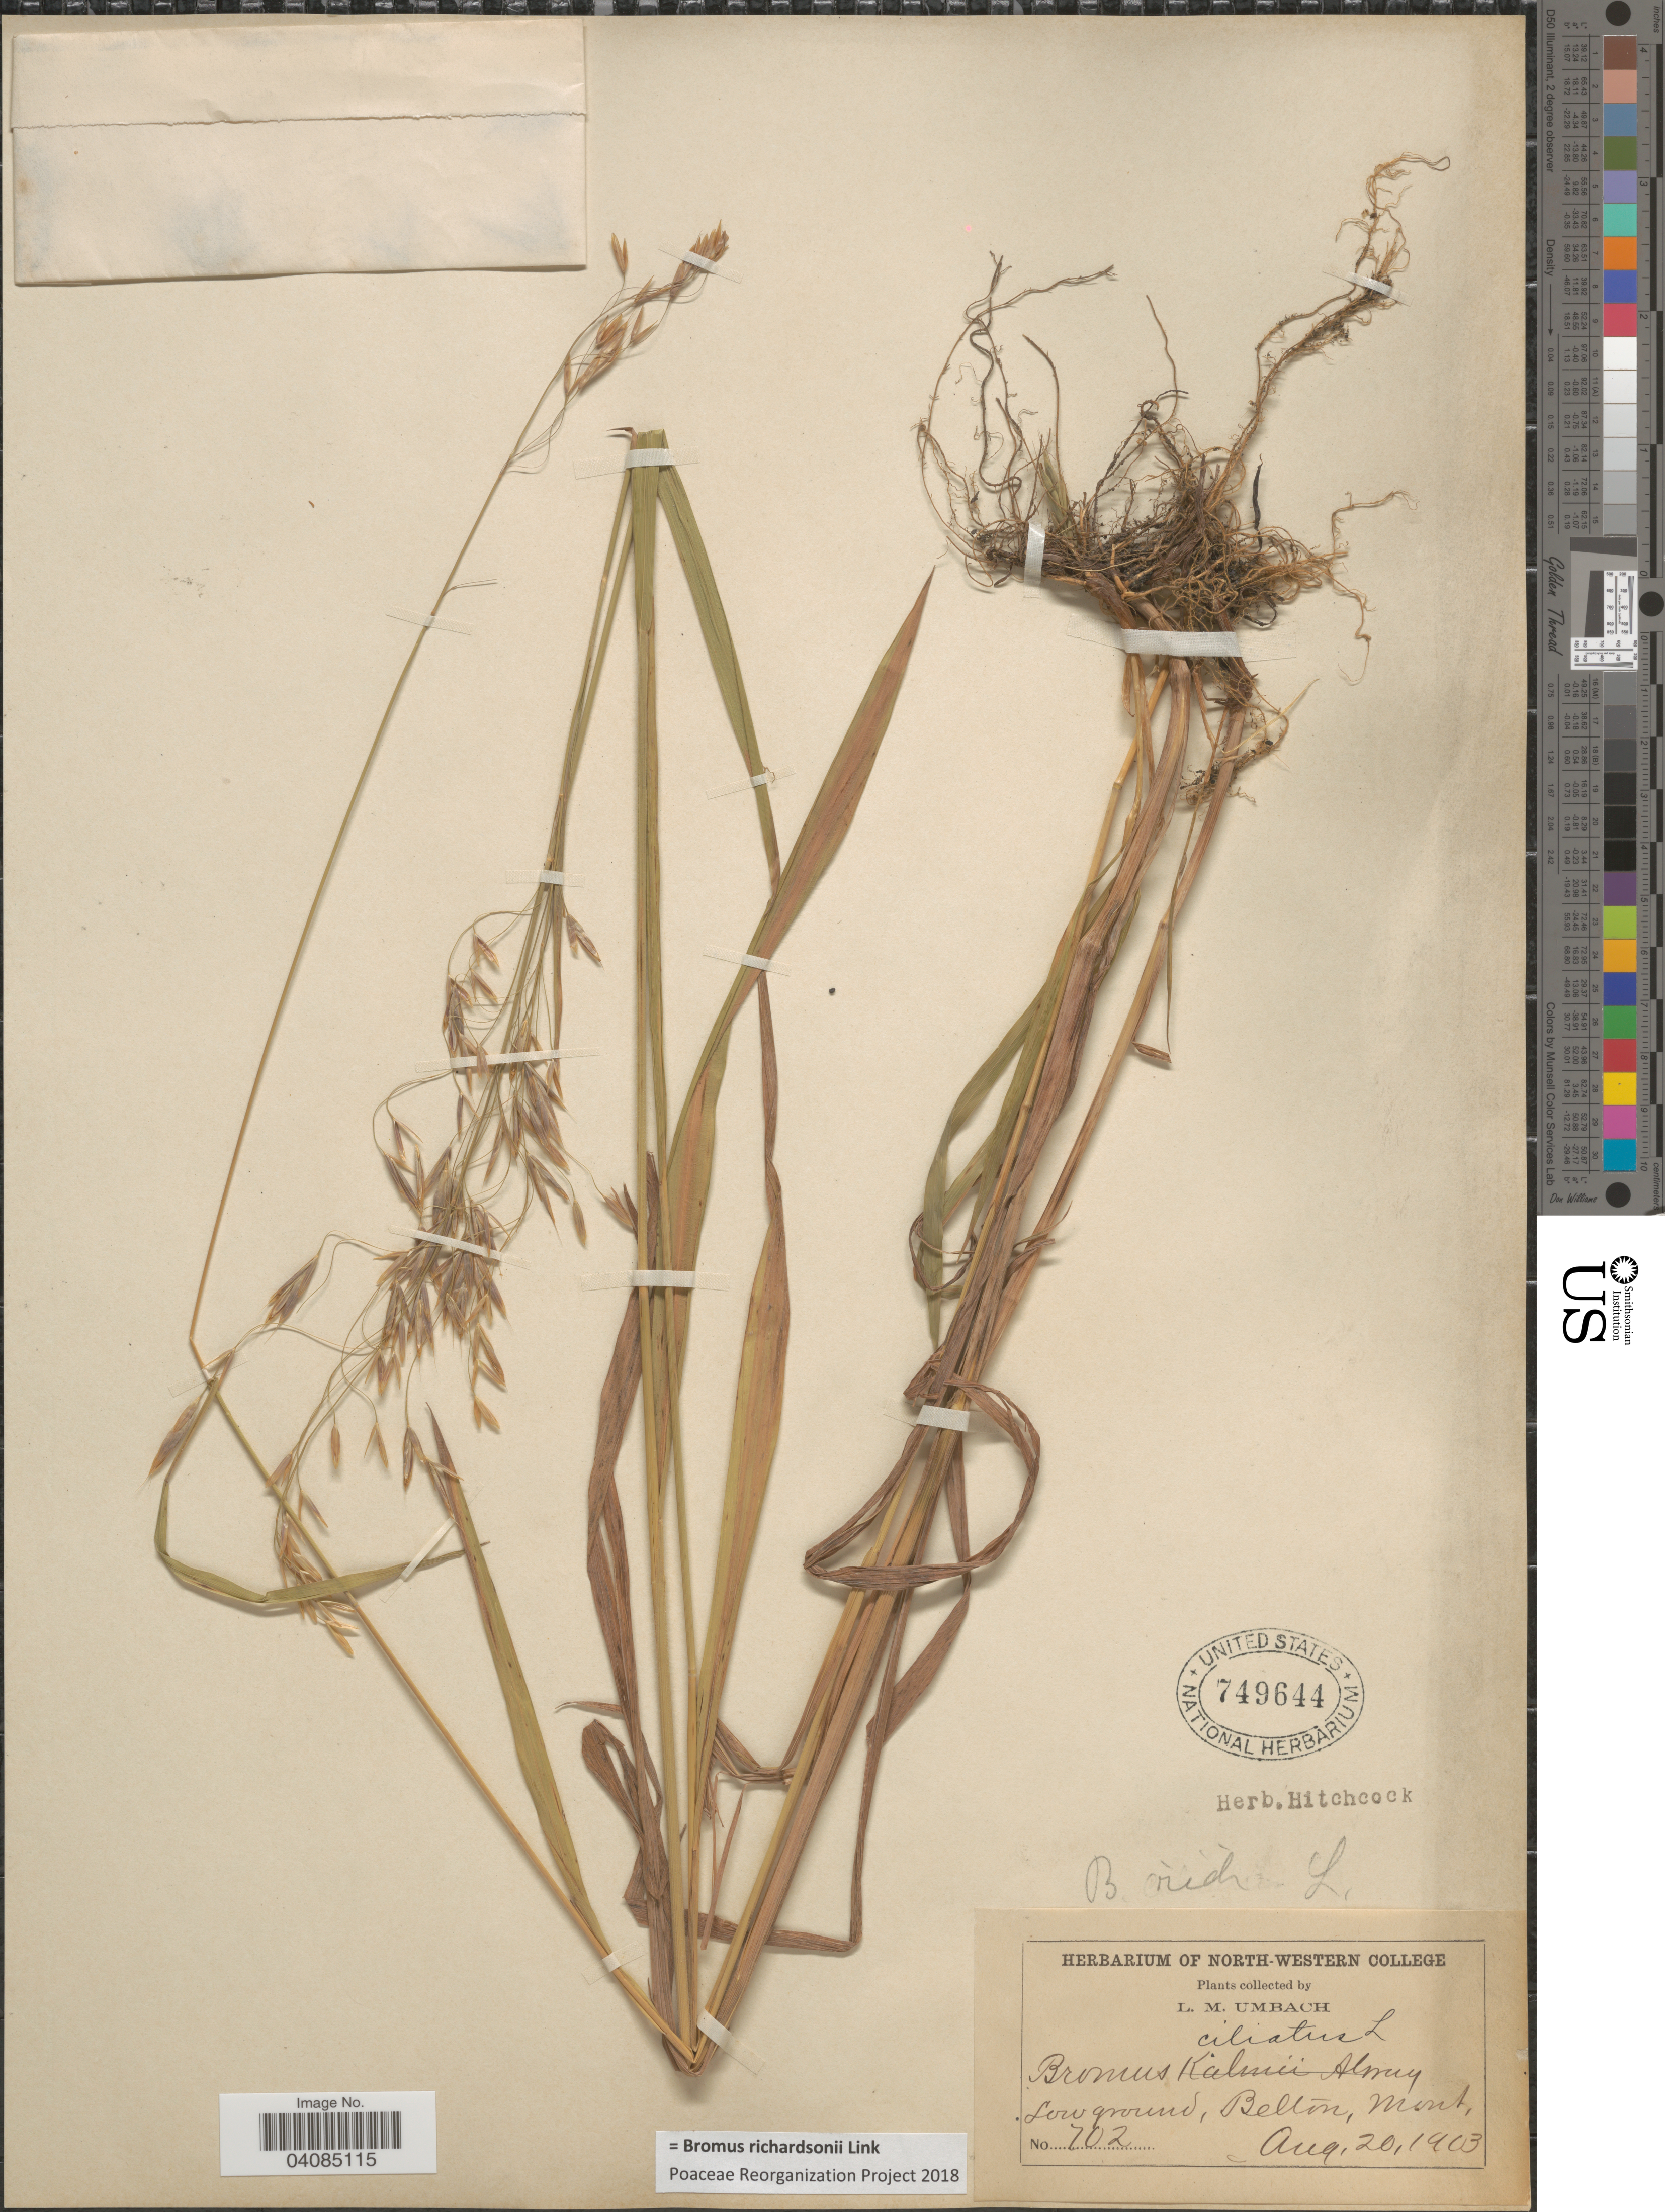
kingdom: Plantae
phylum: Tracheophyta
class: Liliopsida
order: Poales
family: Poaceae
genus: Bromus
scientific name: Bromus richardsonii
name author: Link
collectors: L. M. Umbach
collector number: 702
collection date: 1903-08-20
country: United States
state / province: Montana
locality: Low ground, Belton.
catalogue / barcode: US 749644